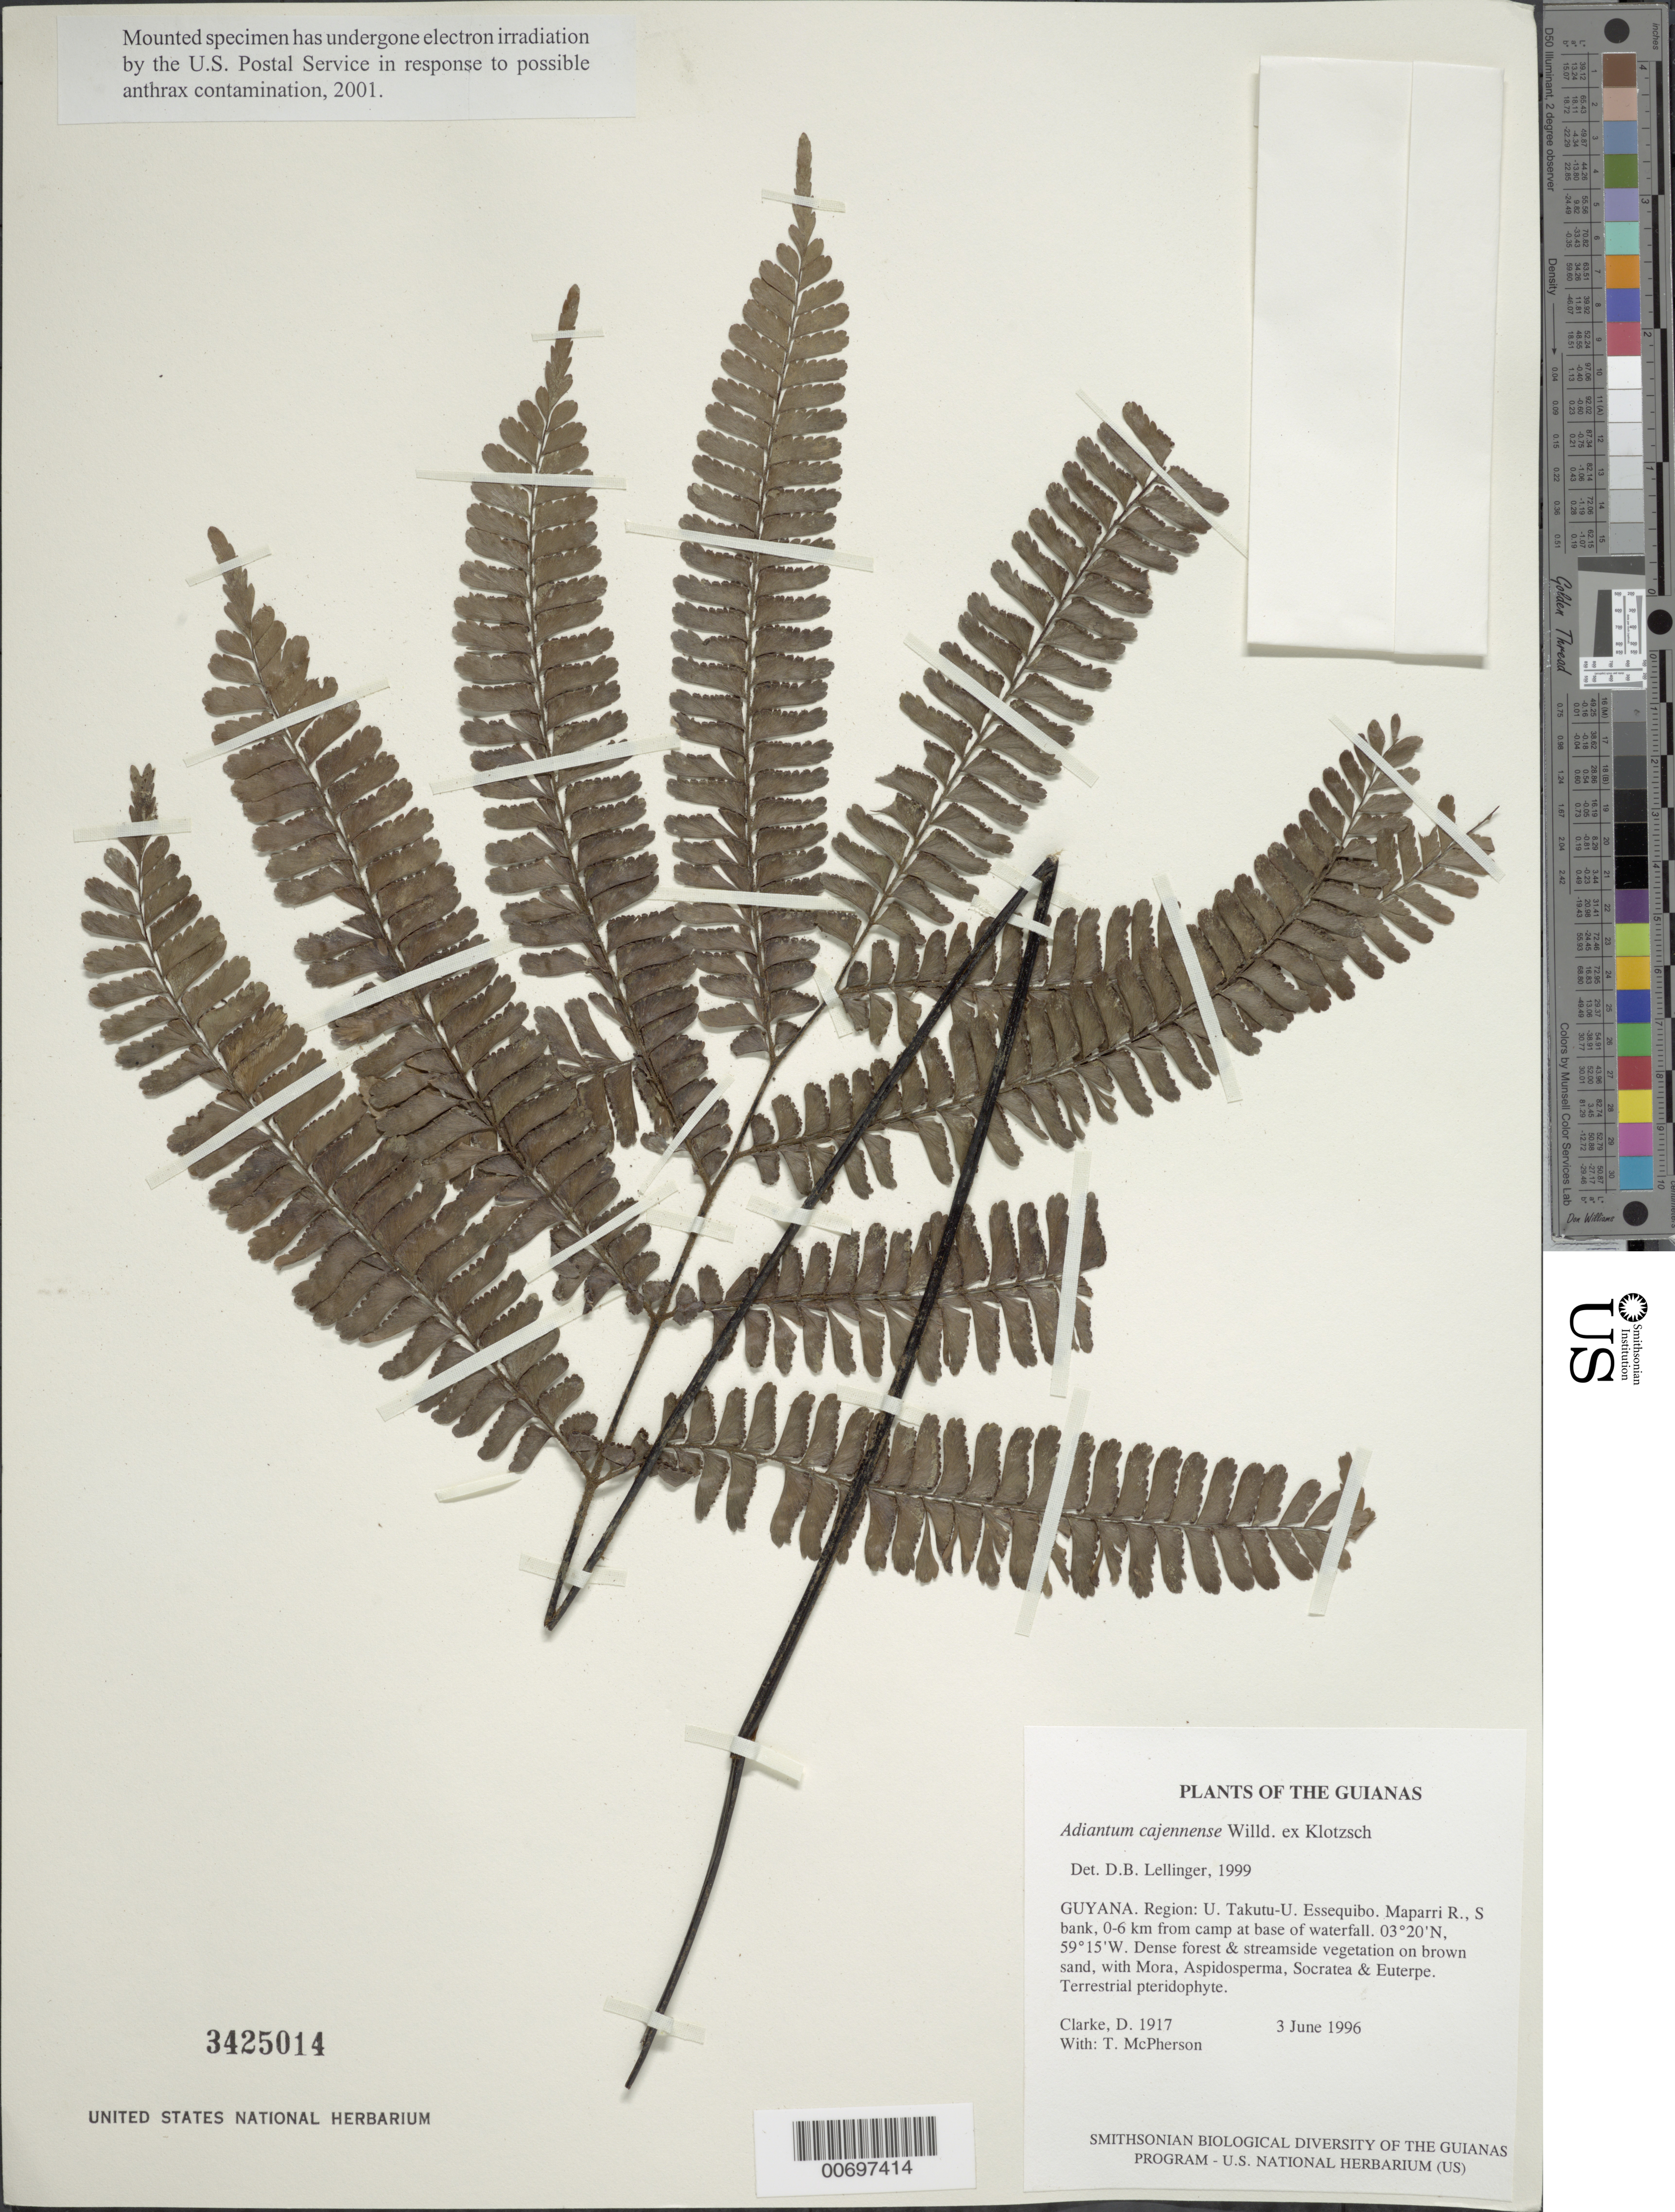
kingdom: Plantae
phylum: Tracheophyta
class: Polypodiopsida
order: Polypodiales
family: Pteridaceae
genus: Adiantum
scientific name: Adiantum cajennense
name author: Willd. ex Klotzsch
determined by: Lellinger, David B., (BOT), Smithsonian Institution - National Museum of Natural History (UNITED STATES)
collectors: H. D. Clarke & T. McPherson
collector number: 1917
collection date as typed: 3 June 1996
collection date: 1996-06-03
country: Guyana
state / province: U. Takutu-U. Essequibo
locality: Maparri R., S bank, 0-6 km from camp at base of waterfall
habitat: Dense forest & streamside vegetation on brown sand, with Mora, Aspidosperma, Socratea & Euterpe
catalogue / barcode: US 3425014